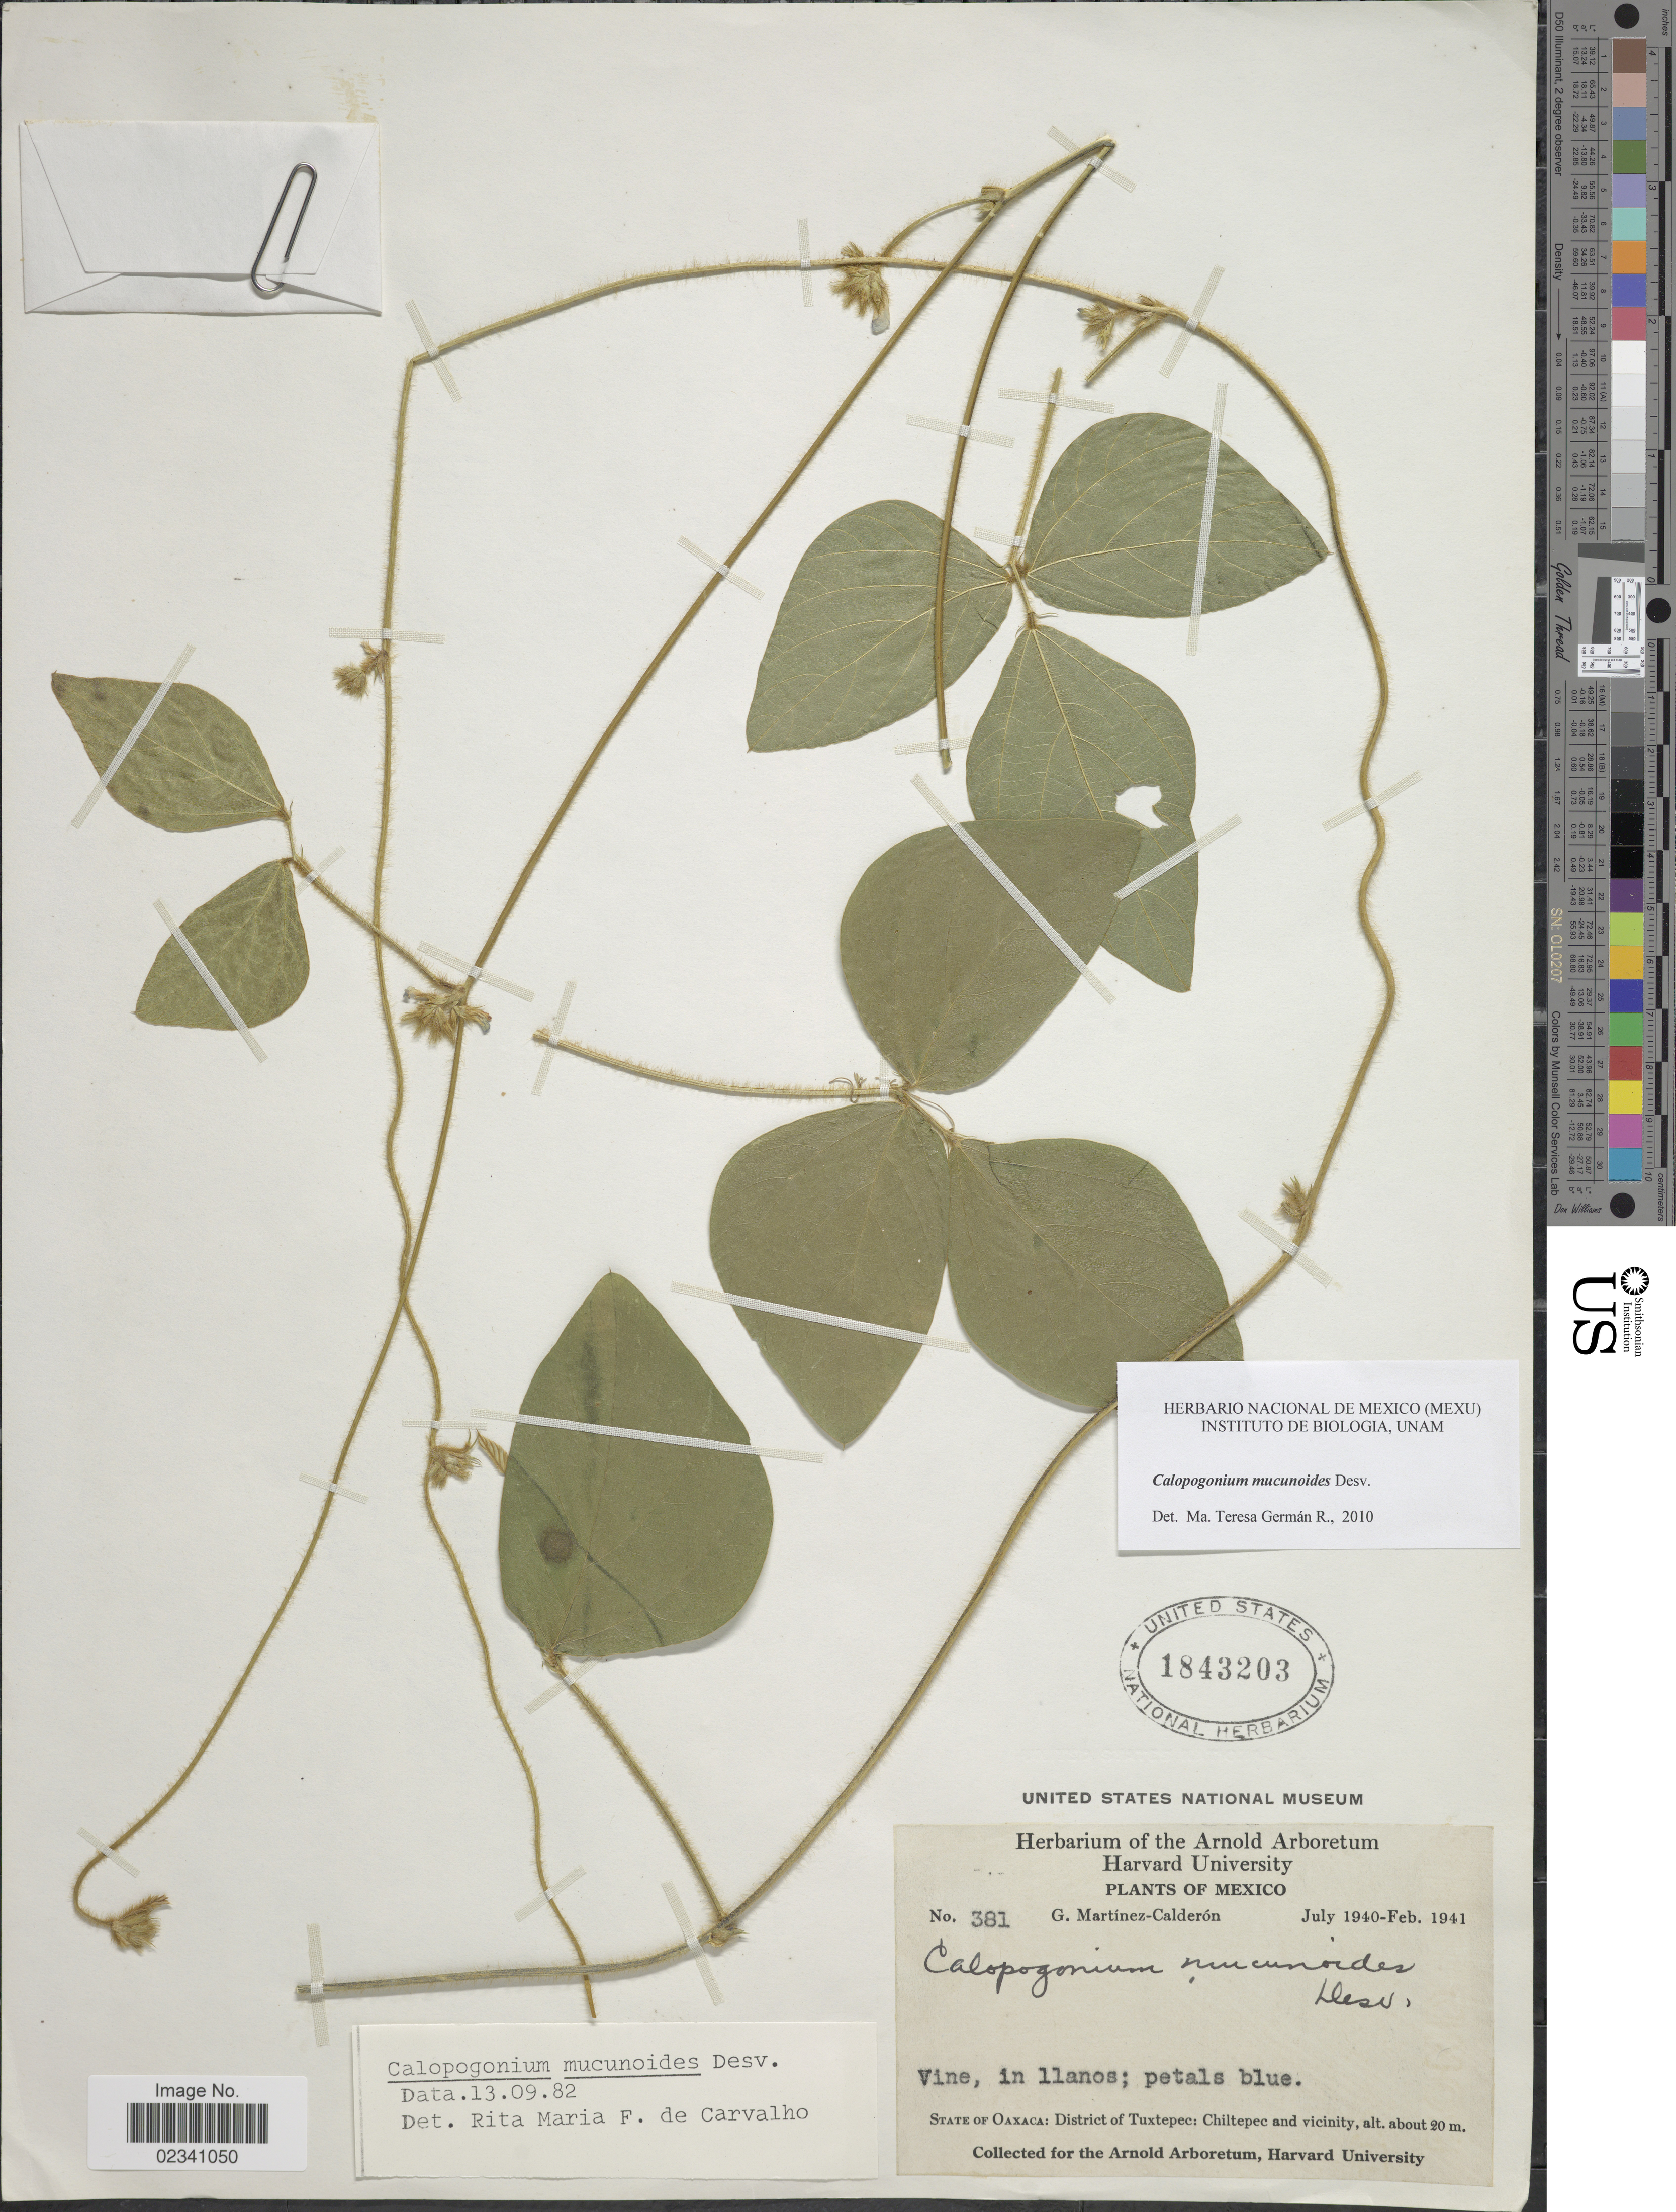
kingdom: Plantae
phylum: Tracheophyta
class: Magnoliopsida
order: Fabales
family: Fabaceae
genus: Calopogonium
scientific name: Calopogonium mucunoides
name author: Desv.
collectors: G. Martinez-C.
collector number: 381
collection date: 1940-07/1941-02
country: Mexico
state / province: Oaxaca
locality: Vine, State of Oaxaca: District of Tuxtepec: Chiltepec and vicinity.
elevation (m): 20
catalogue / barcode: US 1843203